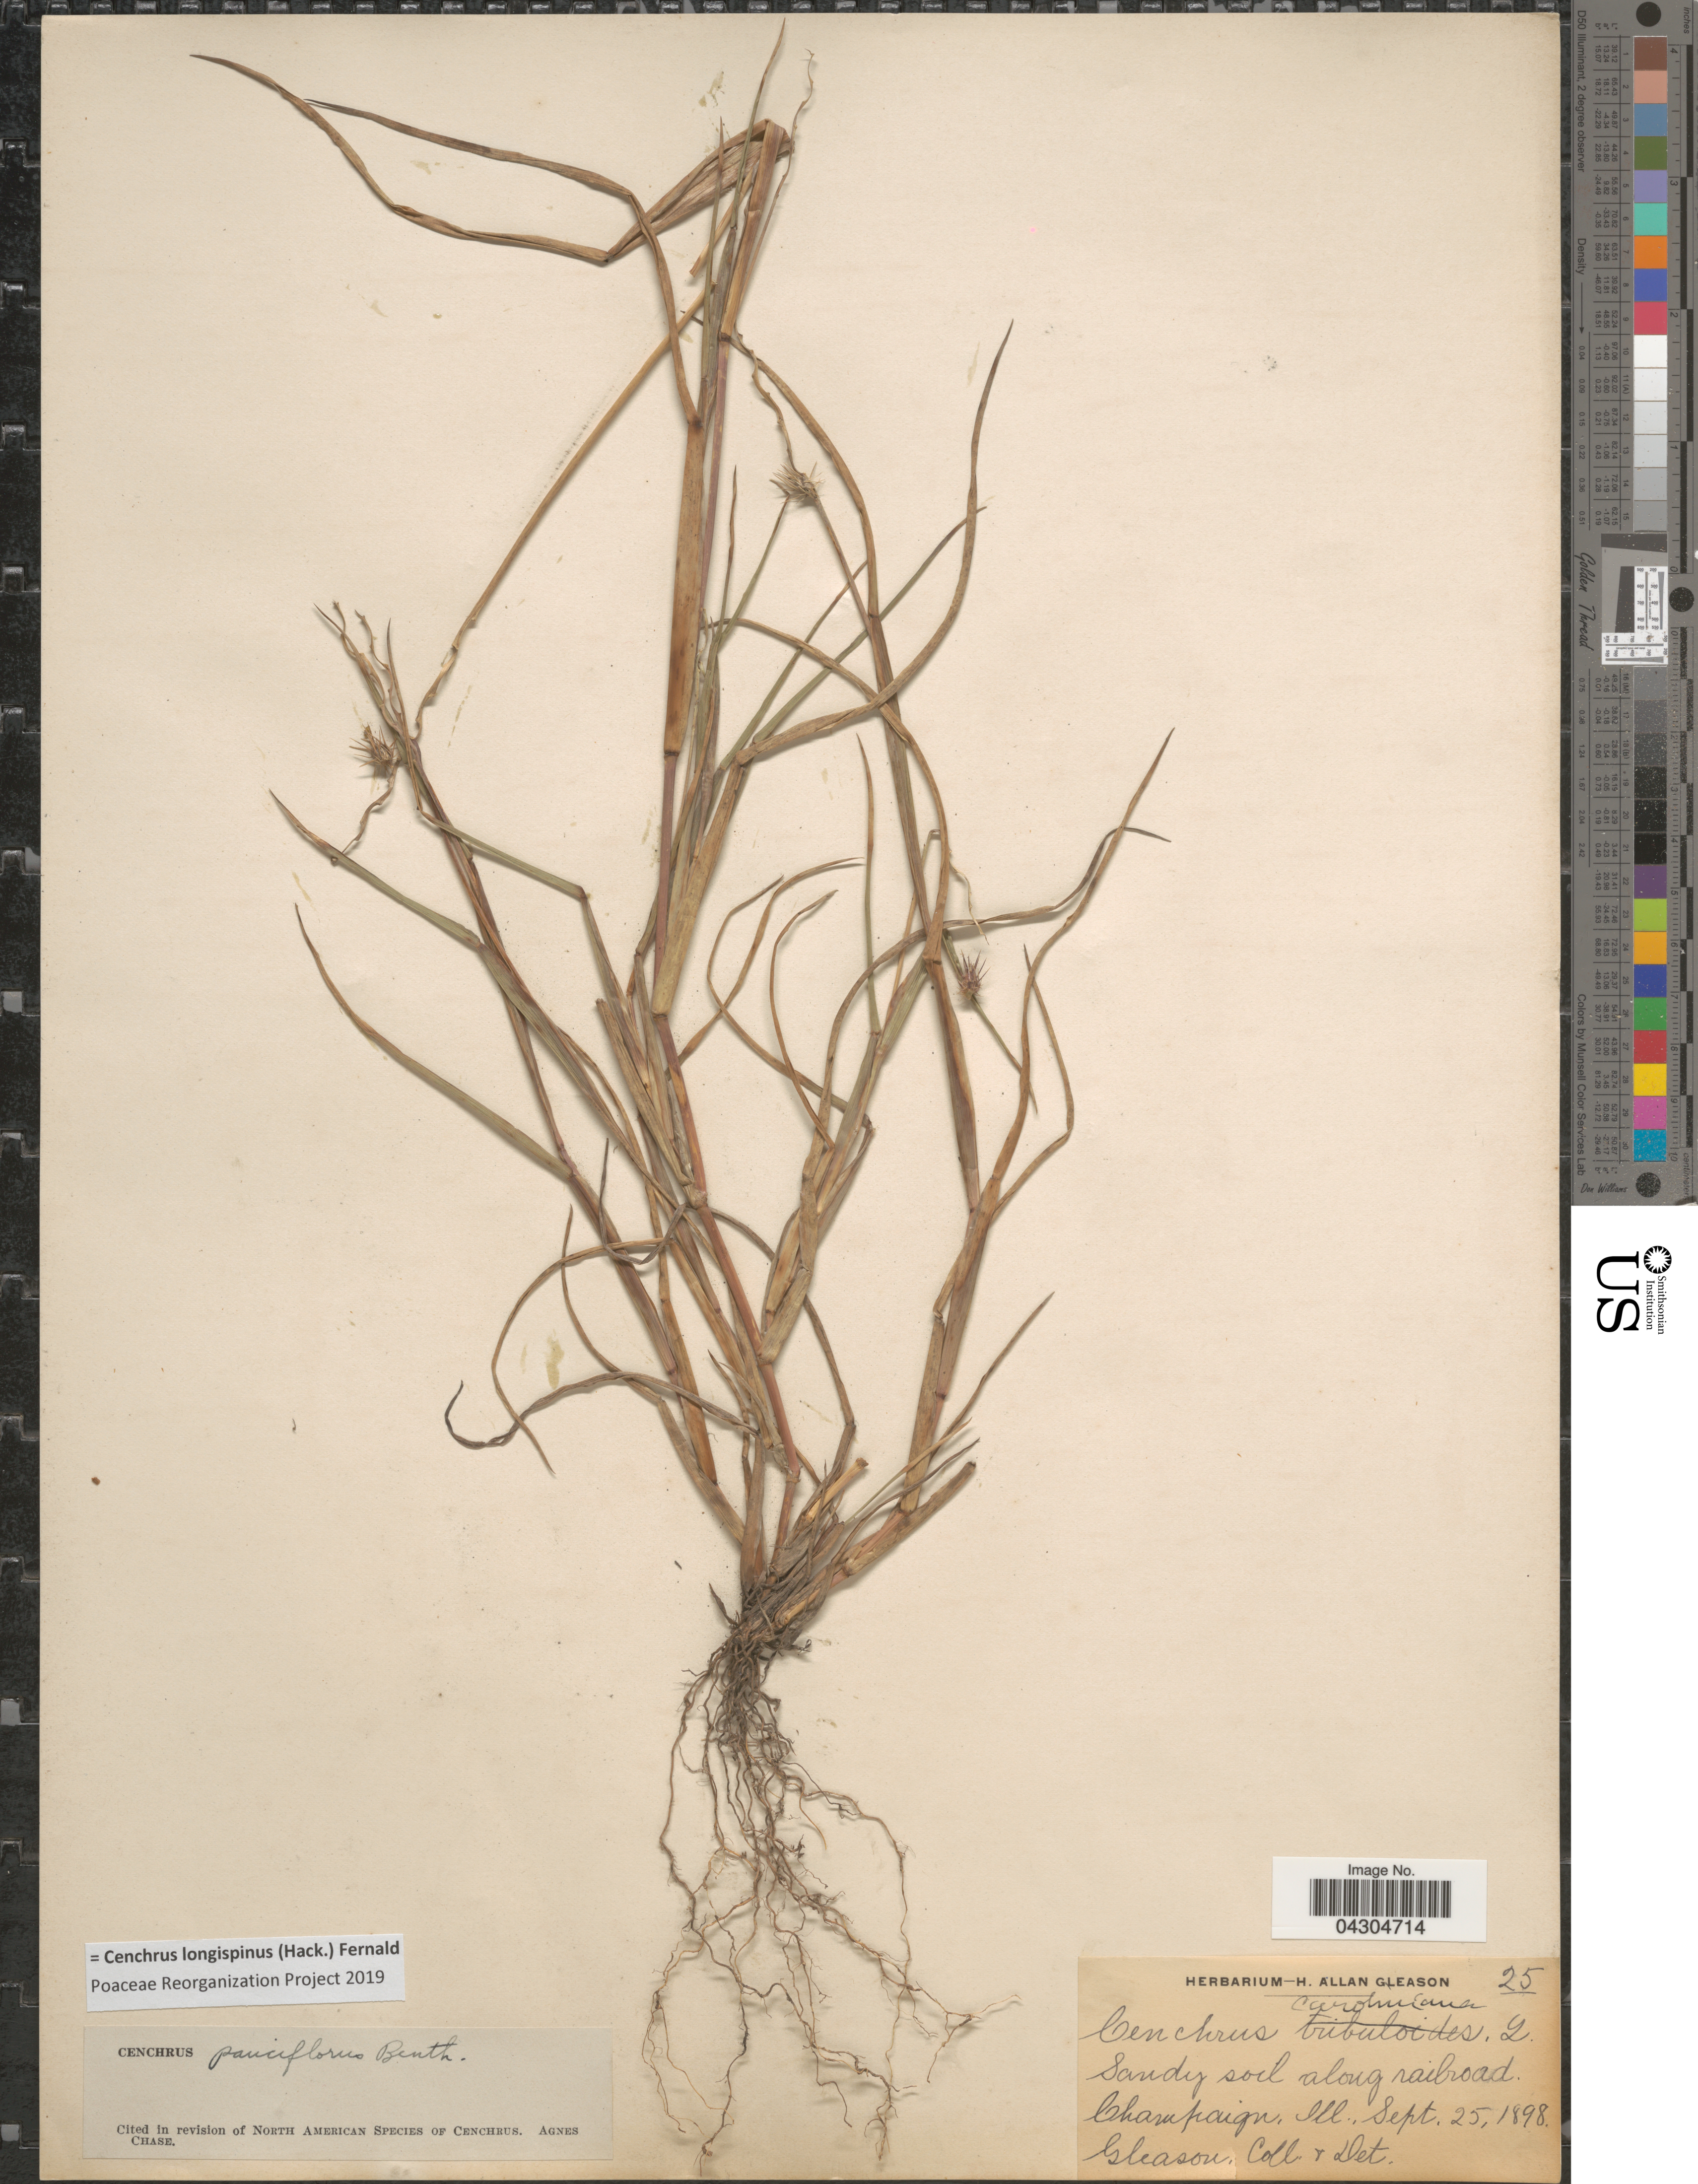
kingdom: Plantae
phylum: Tracheophyta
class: Liliopsida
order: Poales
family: Poaceae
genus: Cenchrus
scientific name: Cenchrus longispinus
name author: (Hack.) Fernald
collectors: -- Gleason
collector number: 25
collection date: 1898-09-25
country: United States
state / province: Illinois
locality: Champaign.